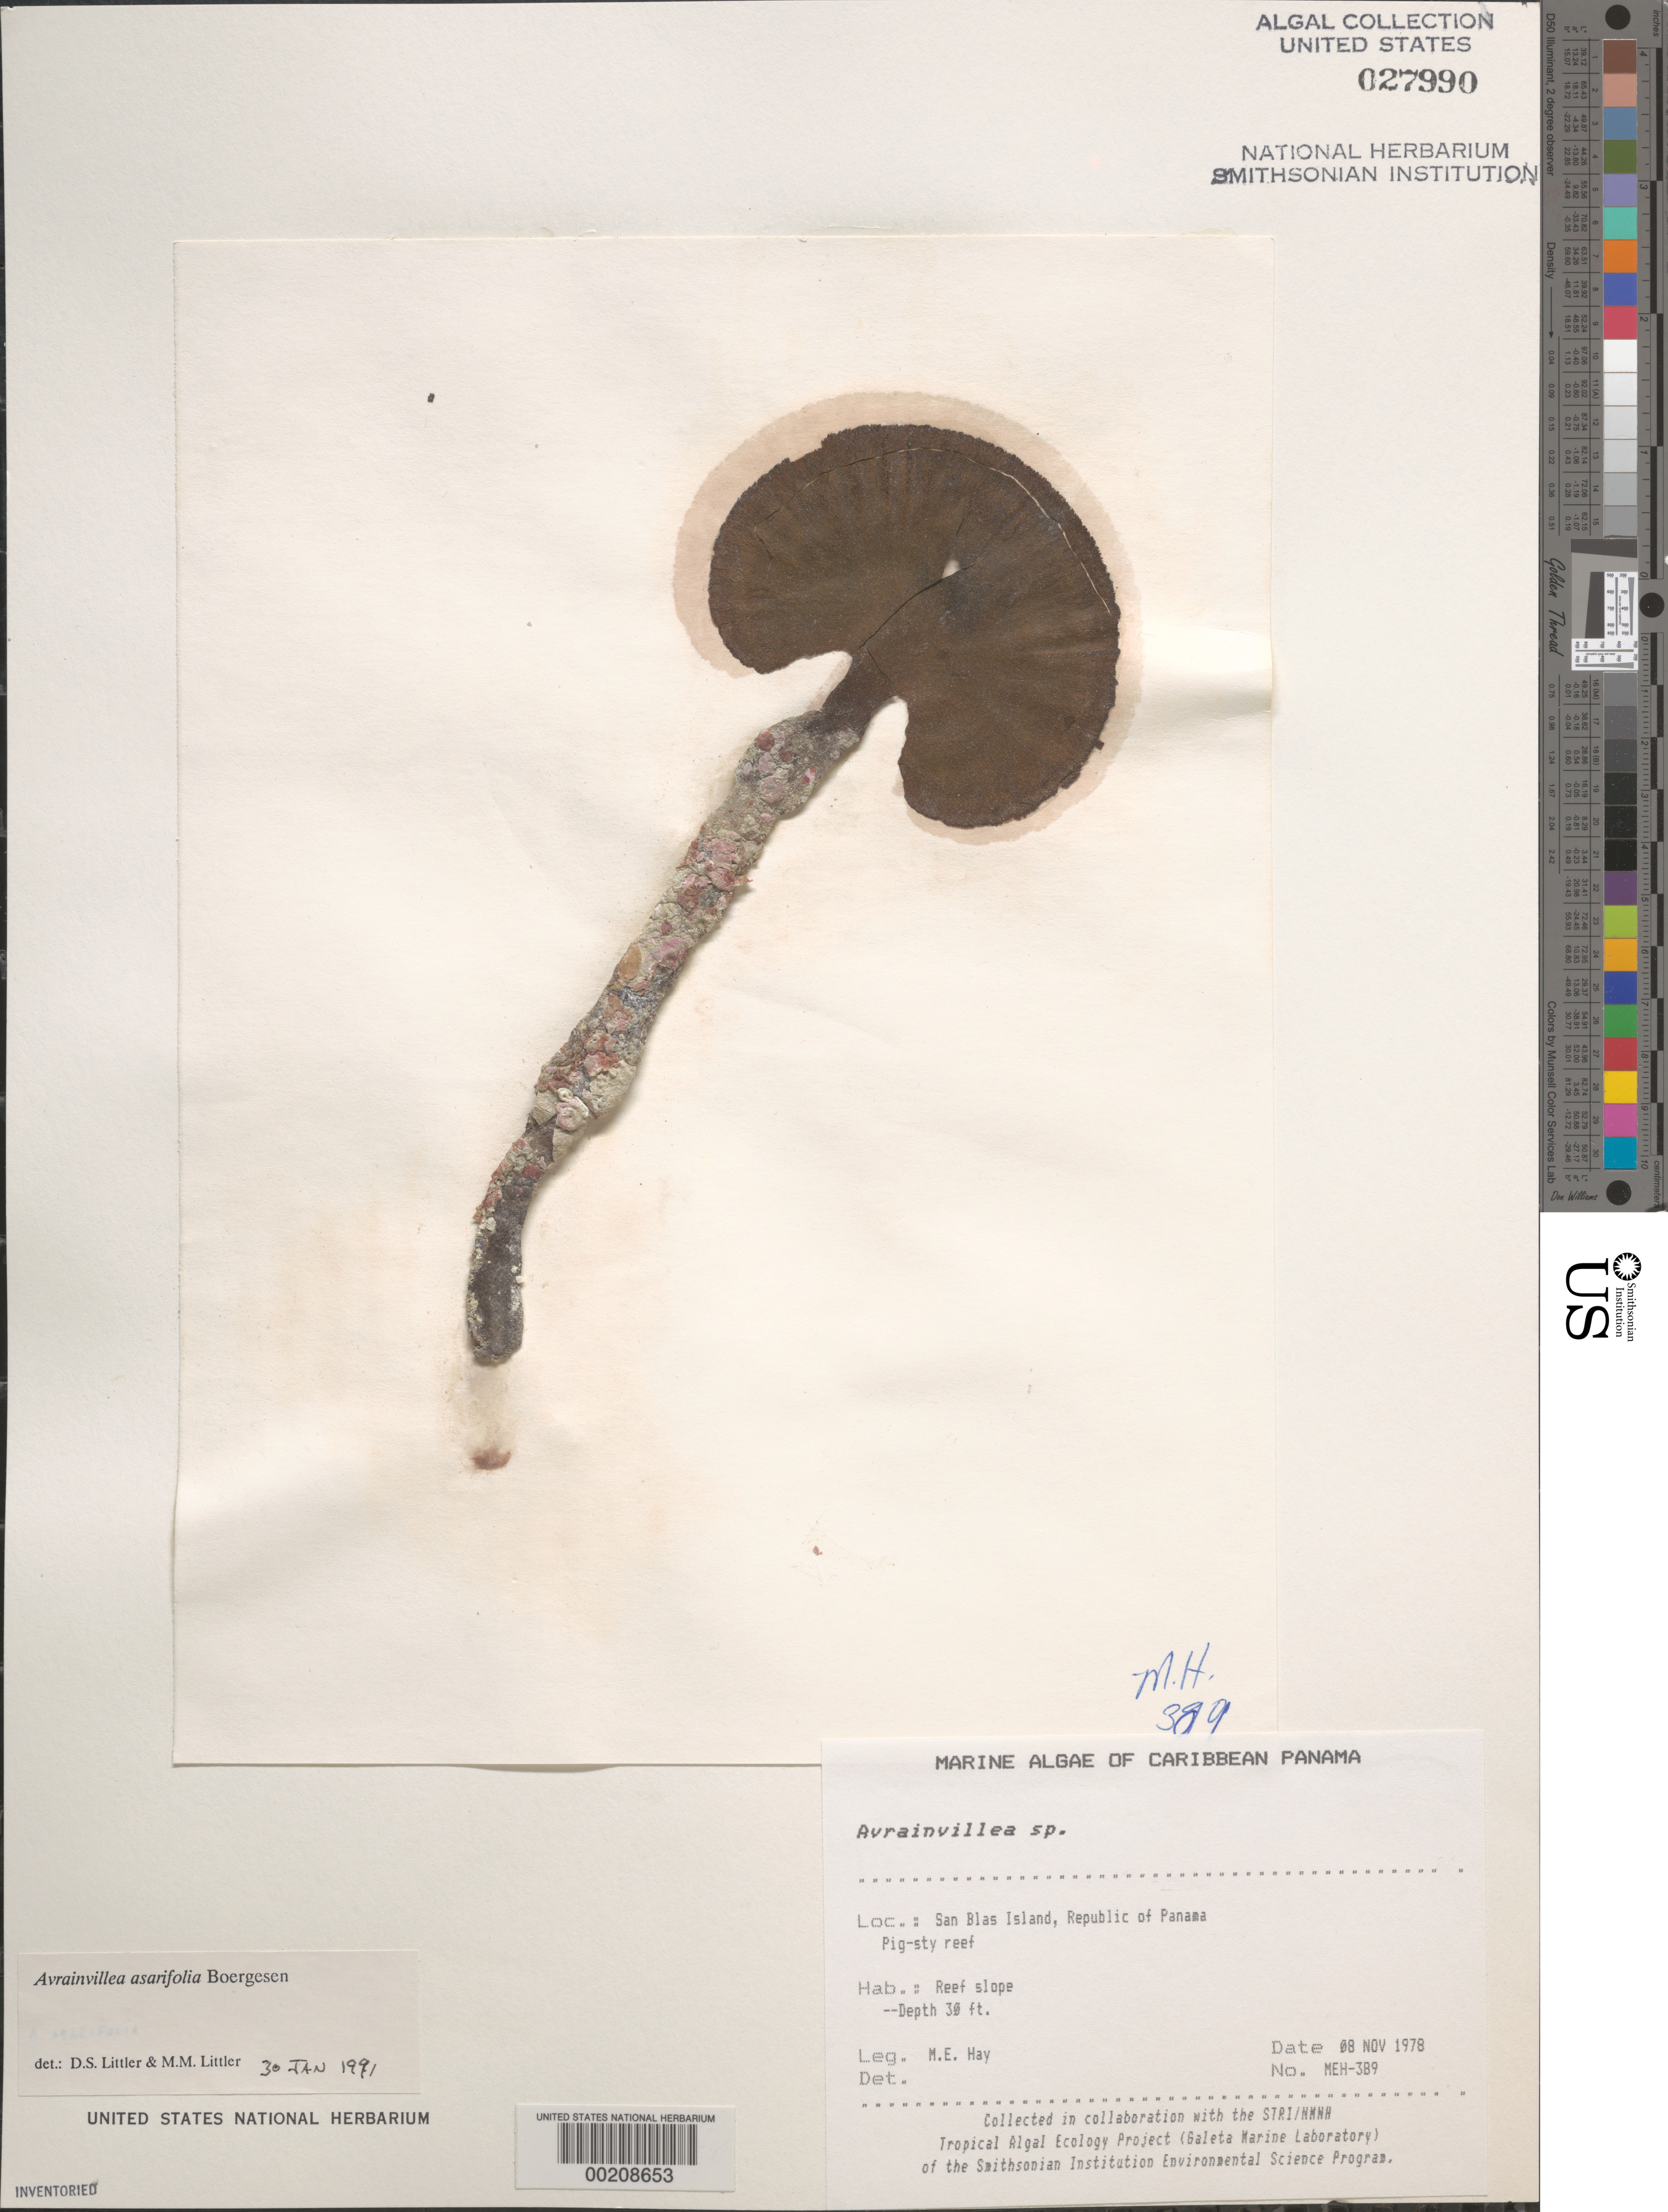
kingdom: Plantae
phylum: Chlorophyta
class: Ulvophyceae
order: Bryopsidales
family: Dichotomosiphonaceae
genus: Avrainvillea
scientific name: Avrainvillea asarifolia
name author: Børgesen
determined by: Littler, D. S.; Littler, M. M.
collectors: M. E. Hay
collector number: MEH-389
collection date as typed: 08 Nov 1978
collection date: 1978-11-08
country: Panama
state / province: Kuna Yala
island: San Blas Island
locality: Pigsty Reef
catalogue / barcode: US 27990